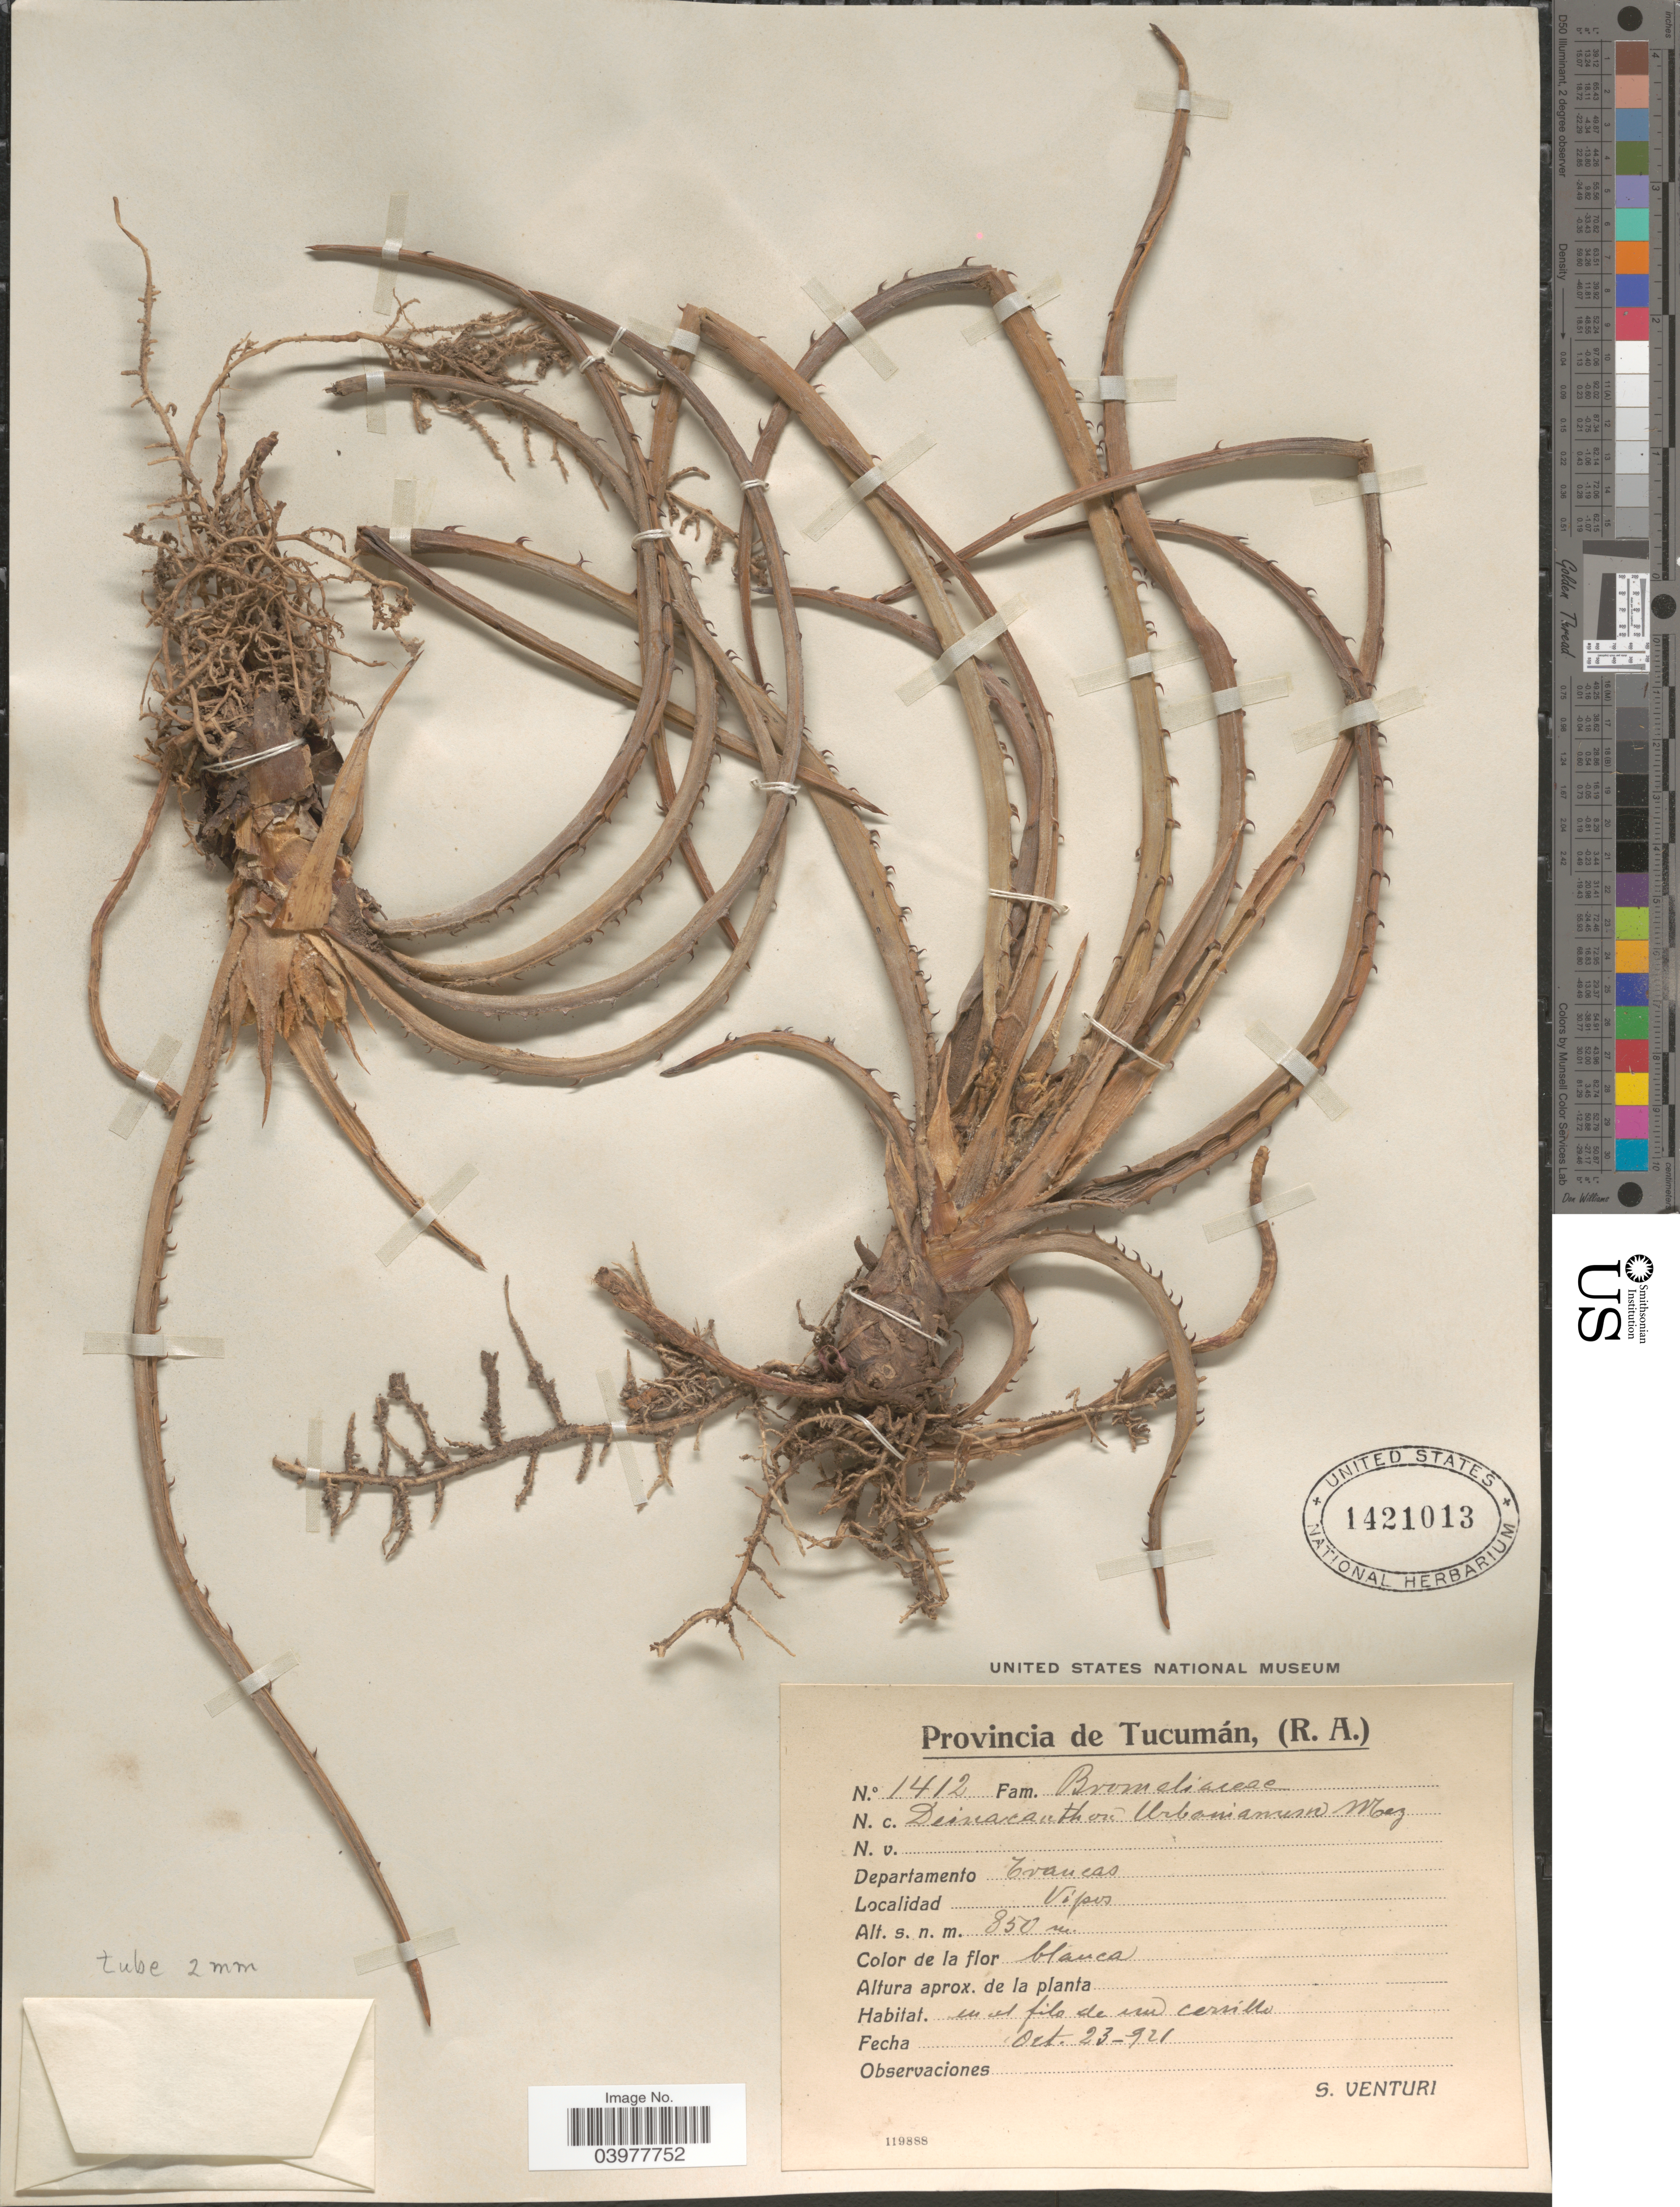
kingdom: Plantae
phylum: Tracheophyta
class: Liliopsida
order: Poales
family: Bromeliaceae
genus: Deinacanthon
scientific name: Deinacanthon urbanianum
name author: (Mez) Mez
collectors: S. Venturi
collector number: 1412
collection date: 1921-10-23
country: Argentina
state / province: Tucuman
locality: Departamento Trancas. Vipos.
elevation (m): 850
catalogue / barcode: US 1421013